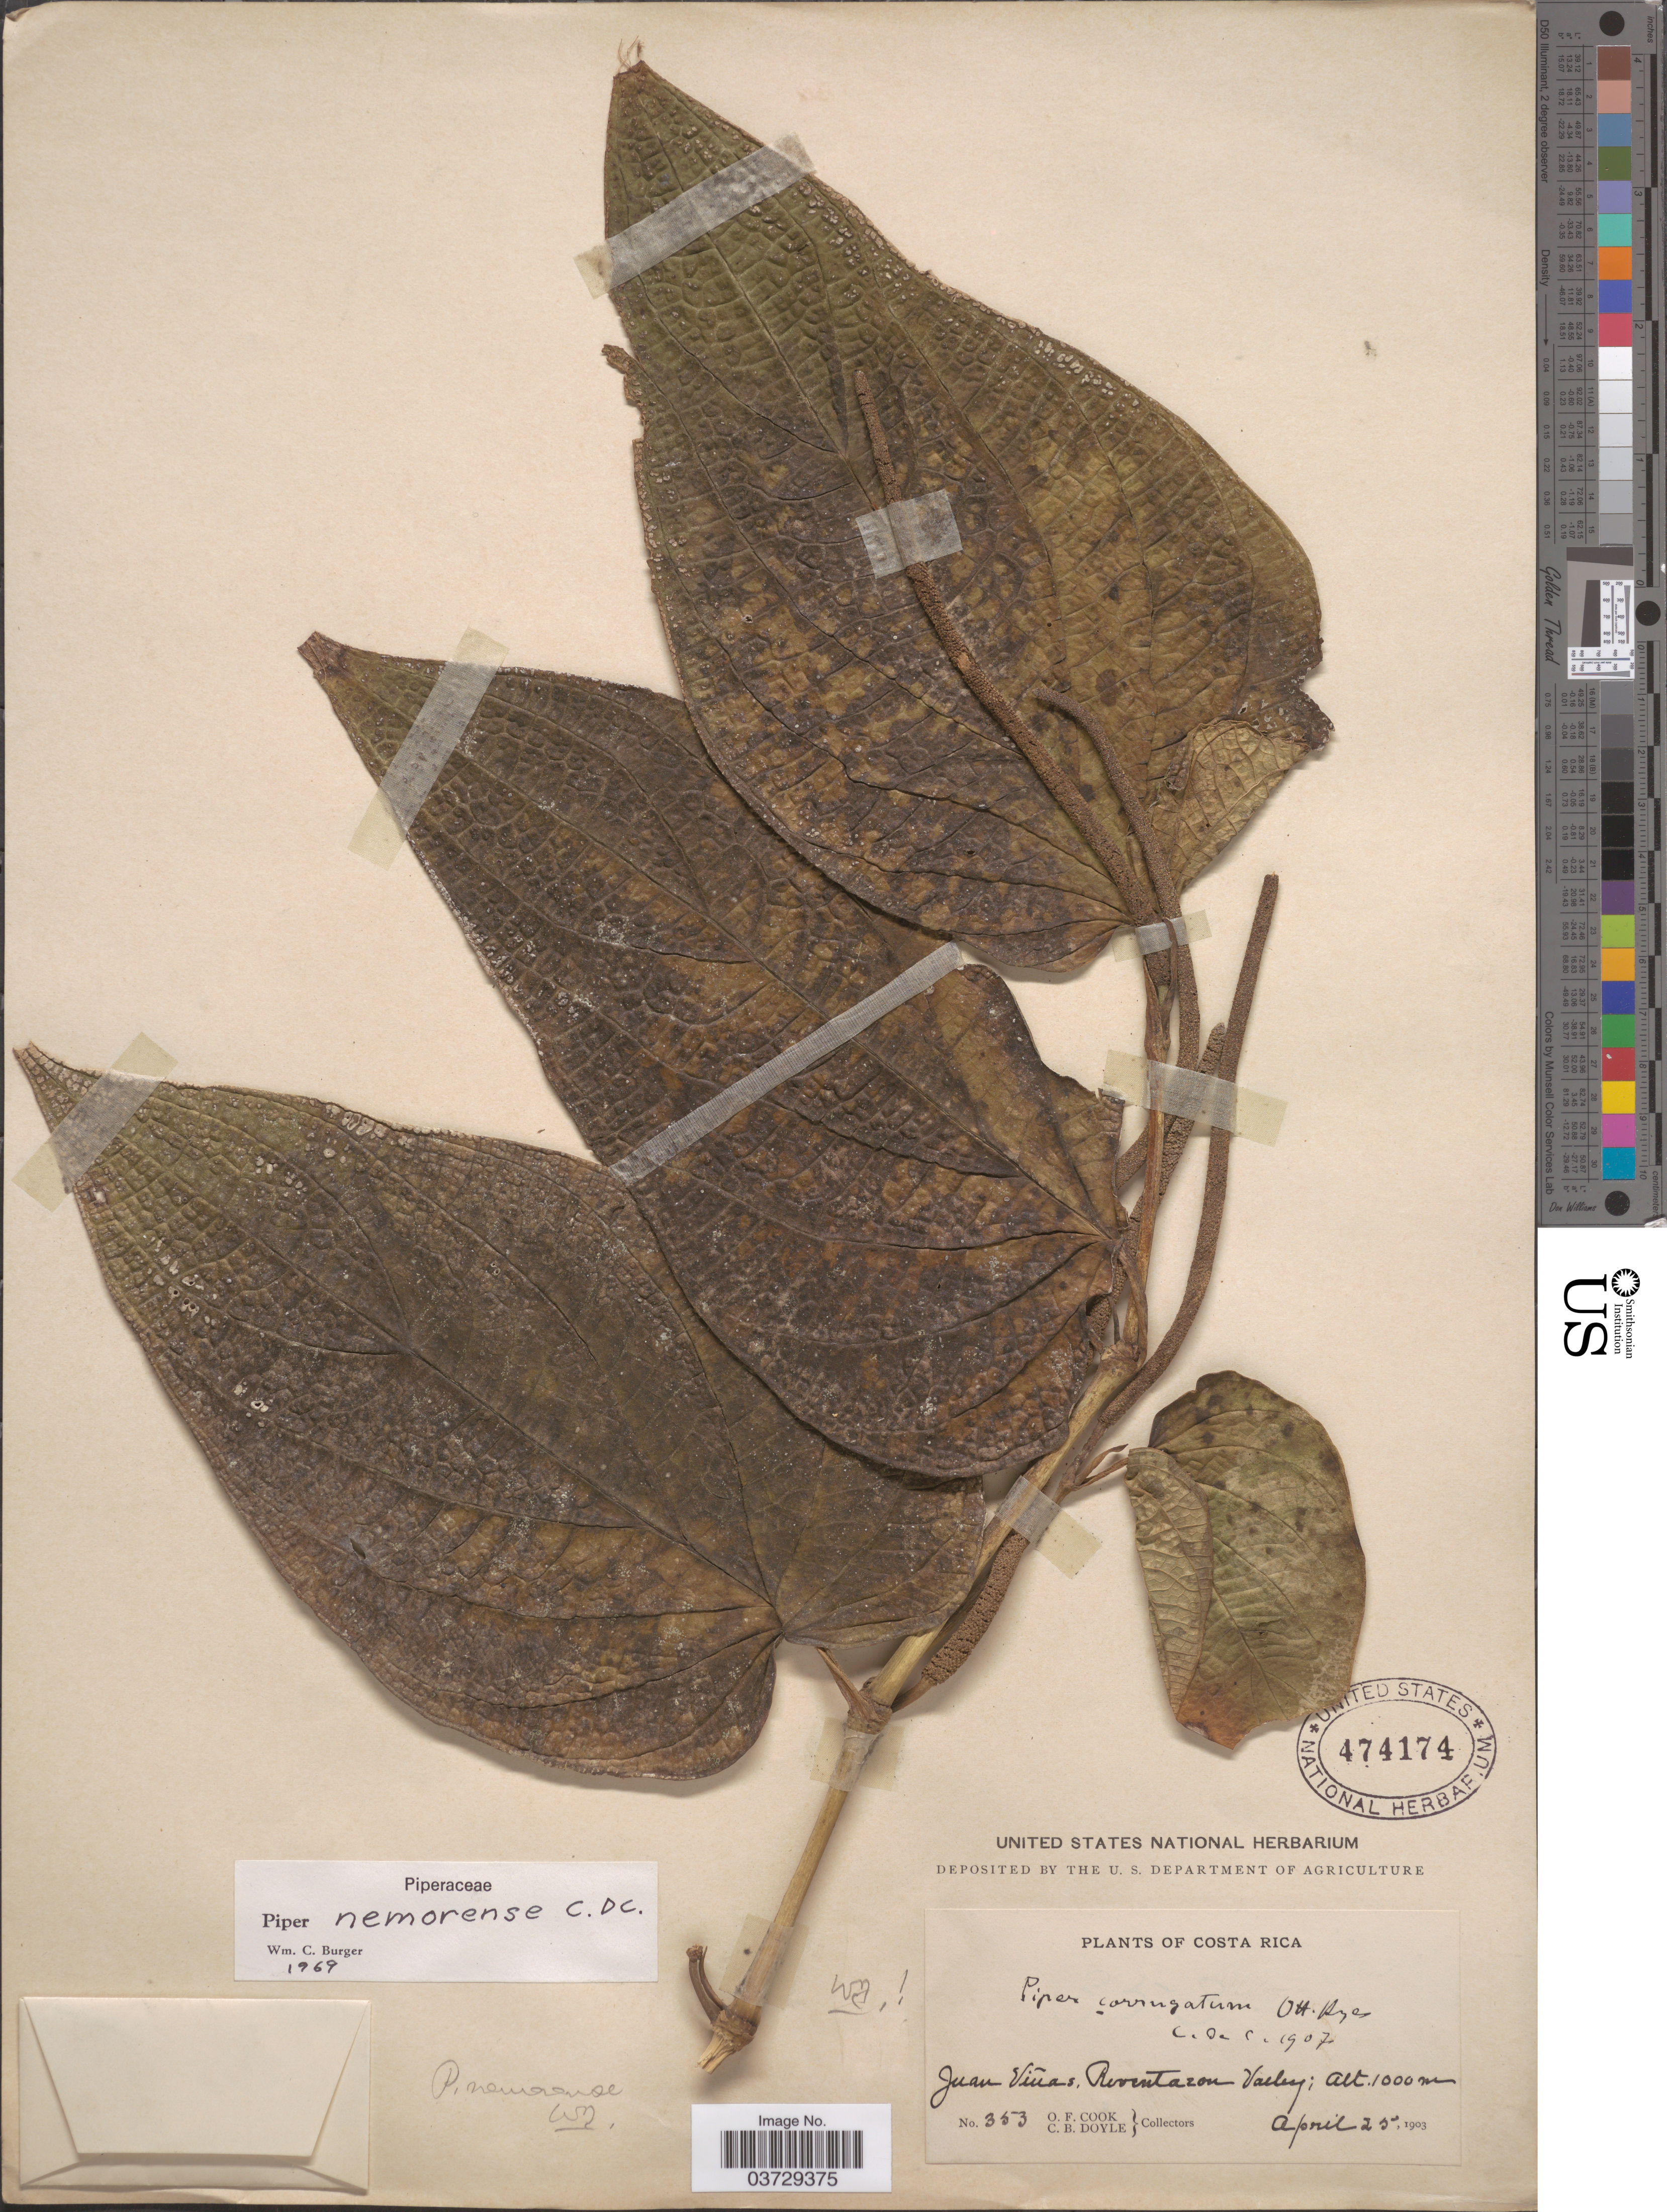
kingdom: Plantae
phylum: Tracheophyta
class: Magnoliopsida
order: Piperales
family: Piperaceae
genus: Piper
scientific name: Piper nemorense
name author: C. DC.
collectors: O. F. Cook & C. Doyle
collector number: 353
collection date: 1903-04-25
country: Costa Rica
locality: Juan Viñas. Reventazon Valley.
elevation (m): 1000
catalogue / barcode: US 474174